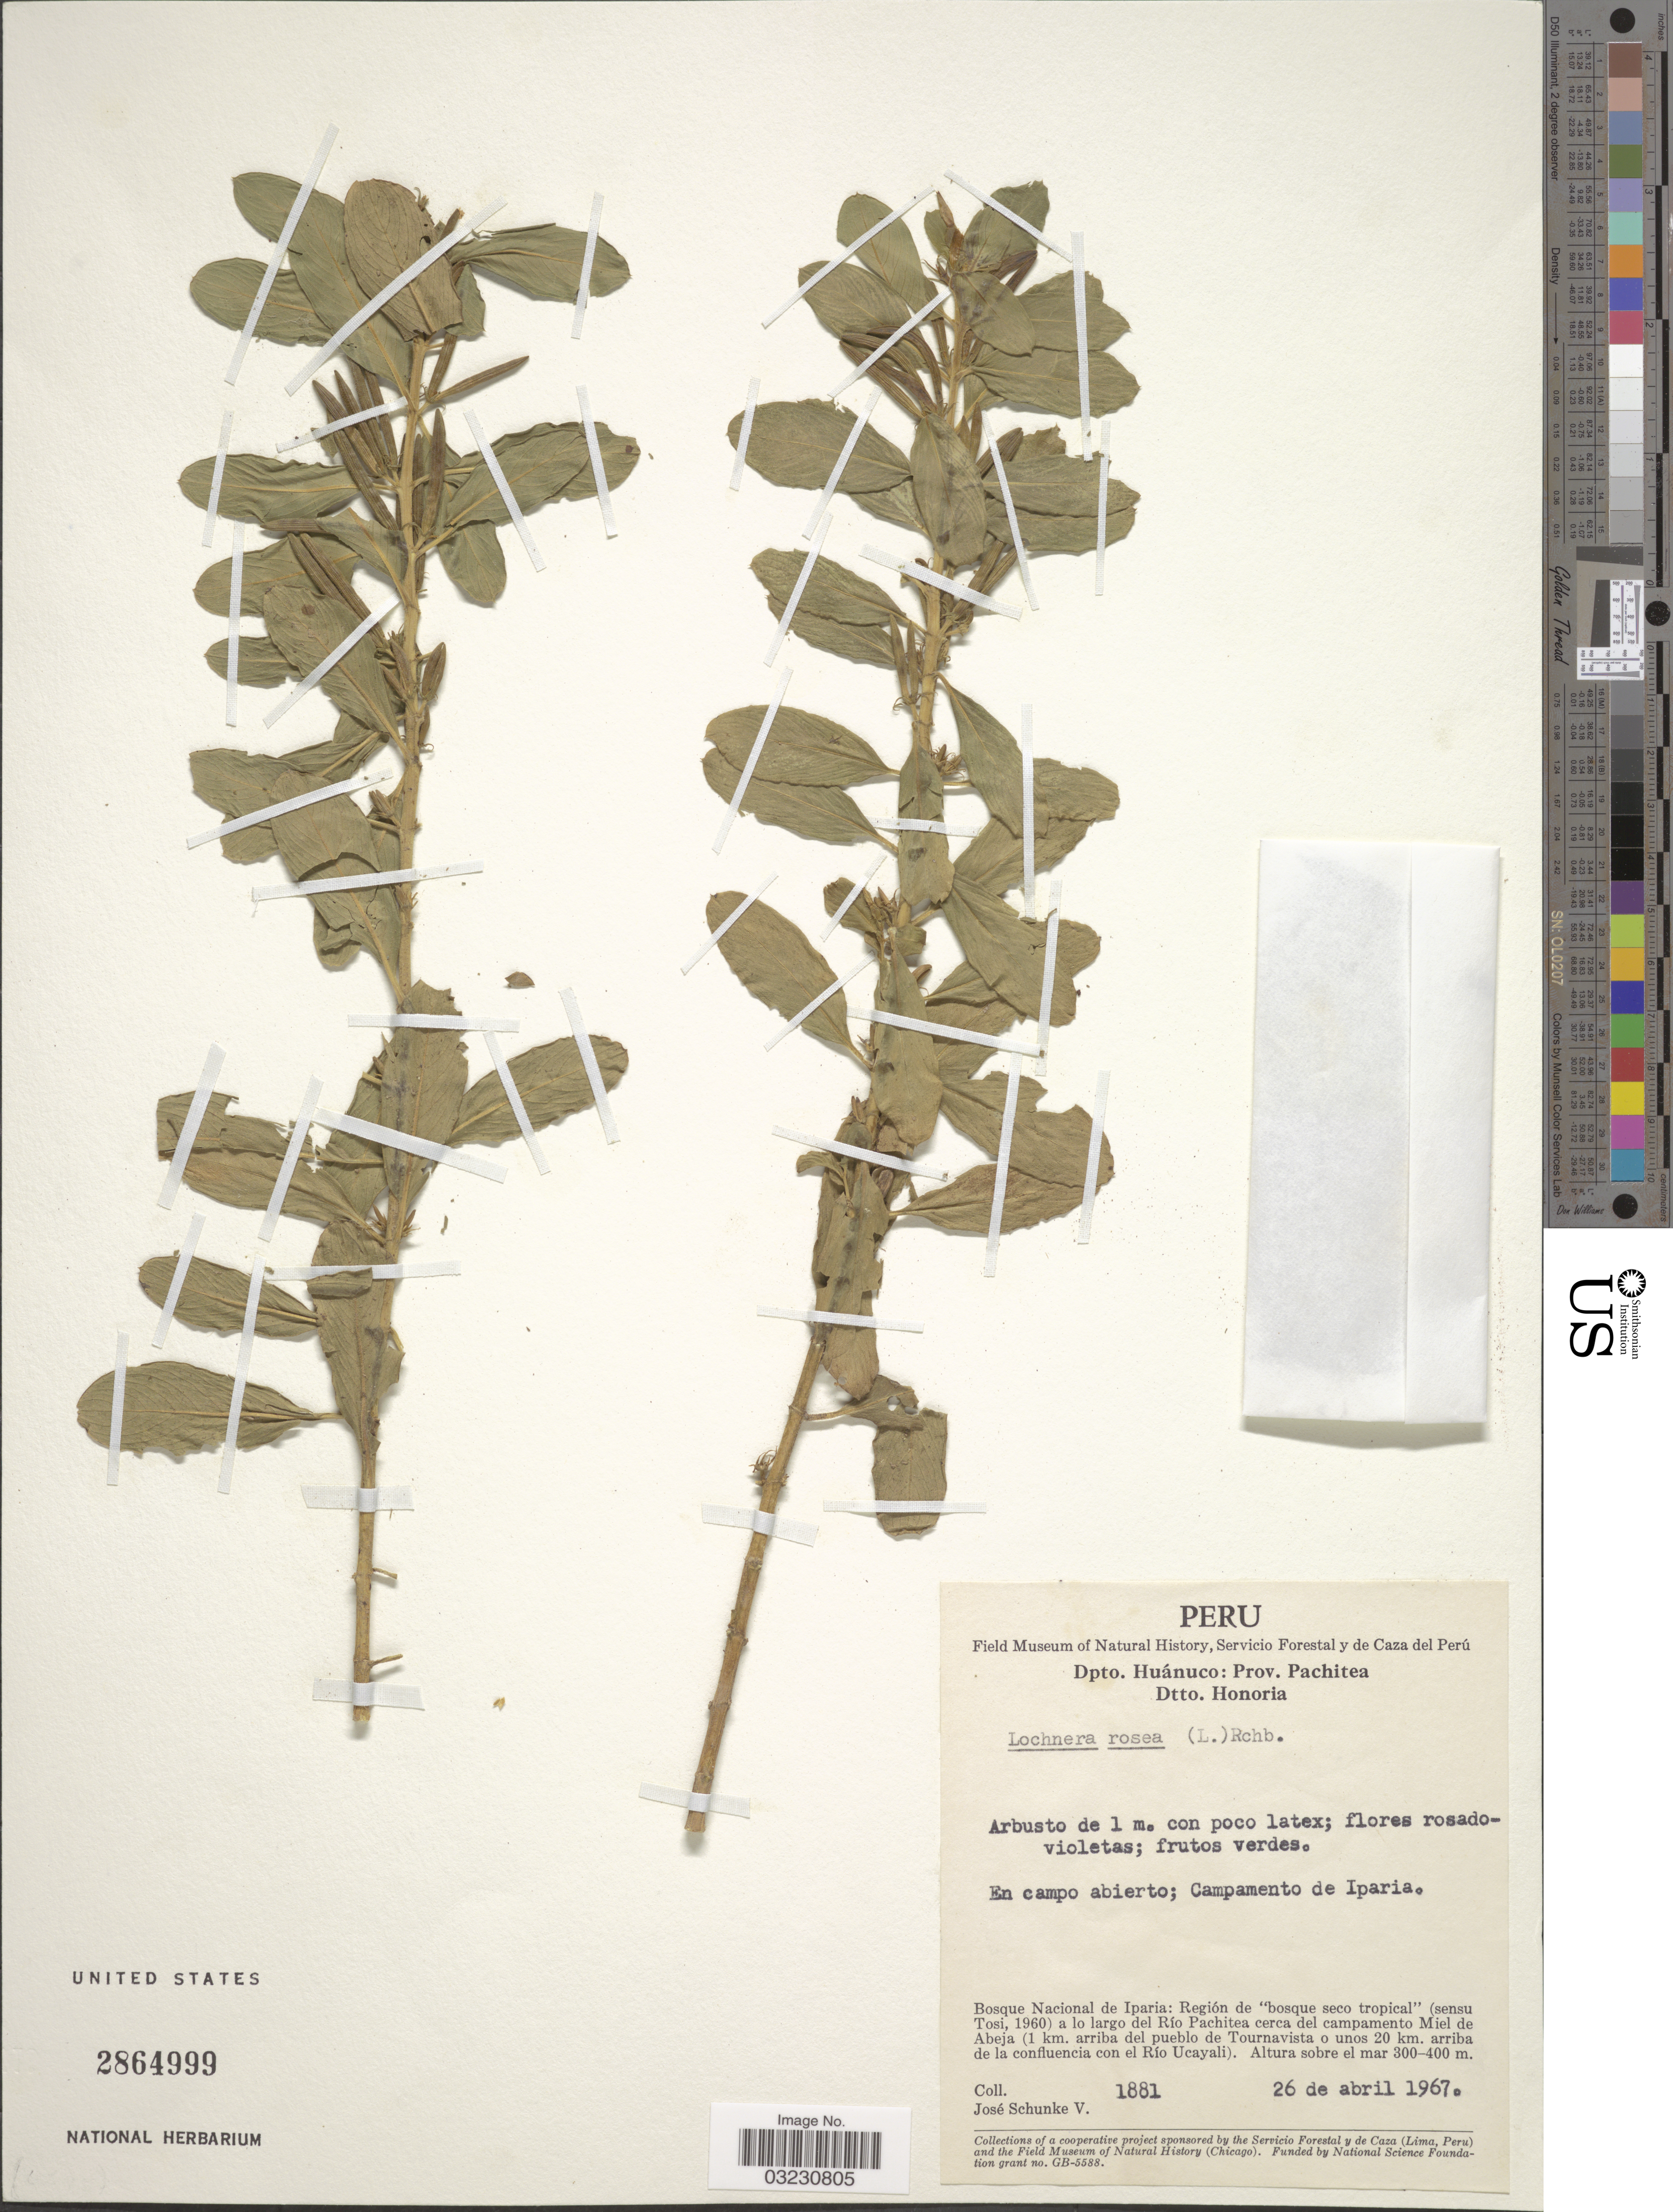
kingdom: Plantae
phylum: Tracheophyta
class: Magnoliopsida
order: Gentianales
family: Apocynaceae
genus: Catharanthus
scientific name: Catharanthus roseus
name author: (L.) G. Don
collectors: J. Schunke Vigo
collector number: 1881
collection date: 1967-04-26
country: Peru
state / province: Huánuco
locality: Dpto. Huánuco: Prov. Pachitea, Dtto. Honoria, en campo abierto; Campamento de Iparia. Bosque Nacional de Iparia: Región de "bosque seco tropical" (sensu Tosi, 1960) a lo largo del Río Pachitea cerca del campamento Miel de Abeja (1 km. arriba del pueblo de Tournavista o unos 20 km. arriba de la confluencia con el Río Ucayali).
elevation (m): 300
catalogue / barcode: US 2864999